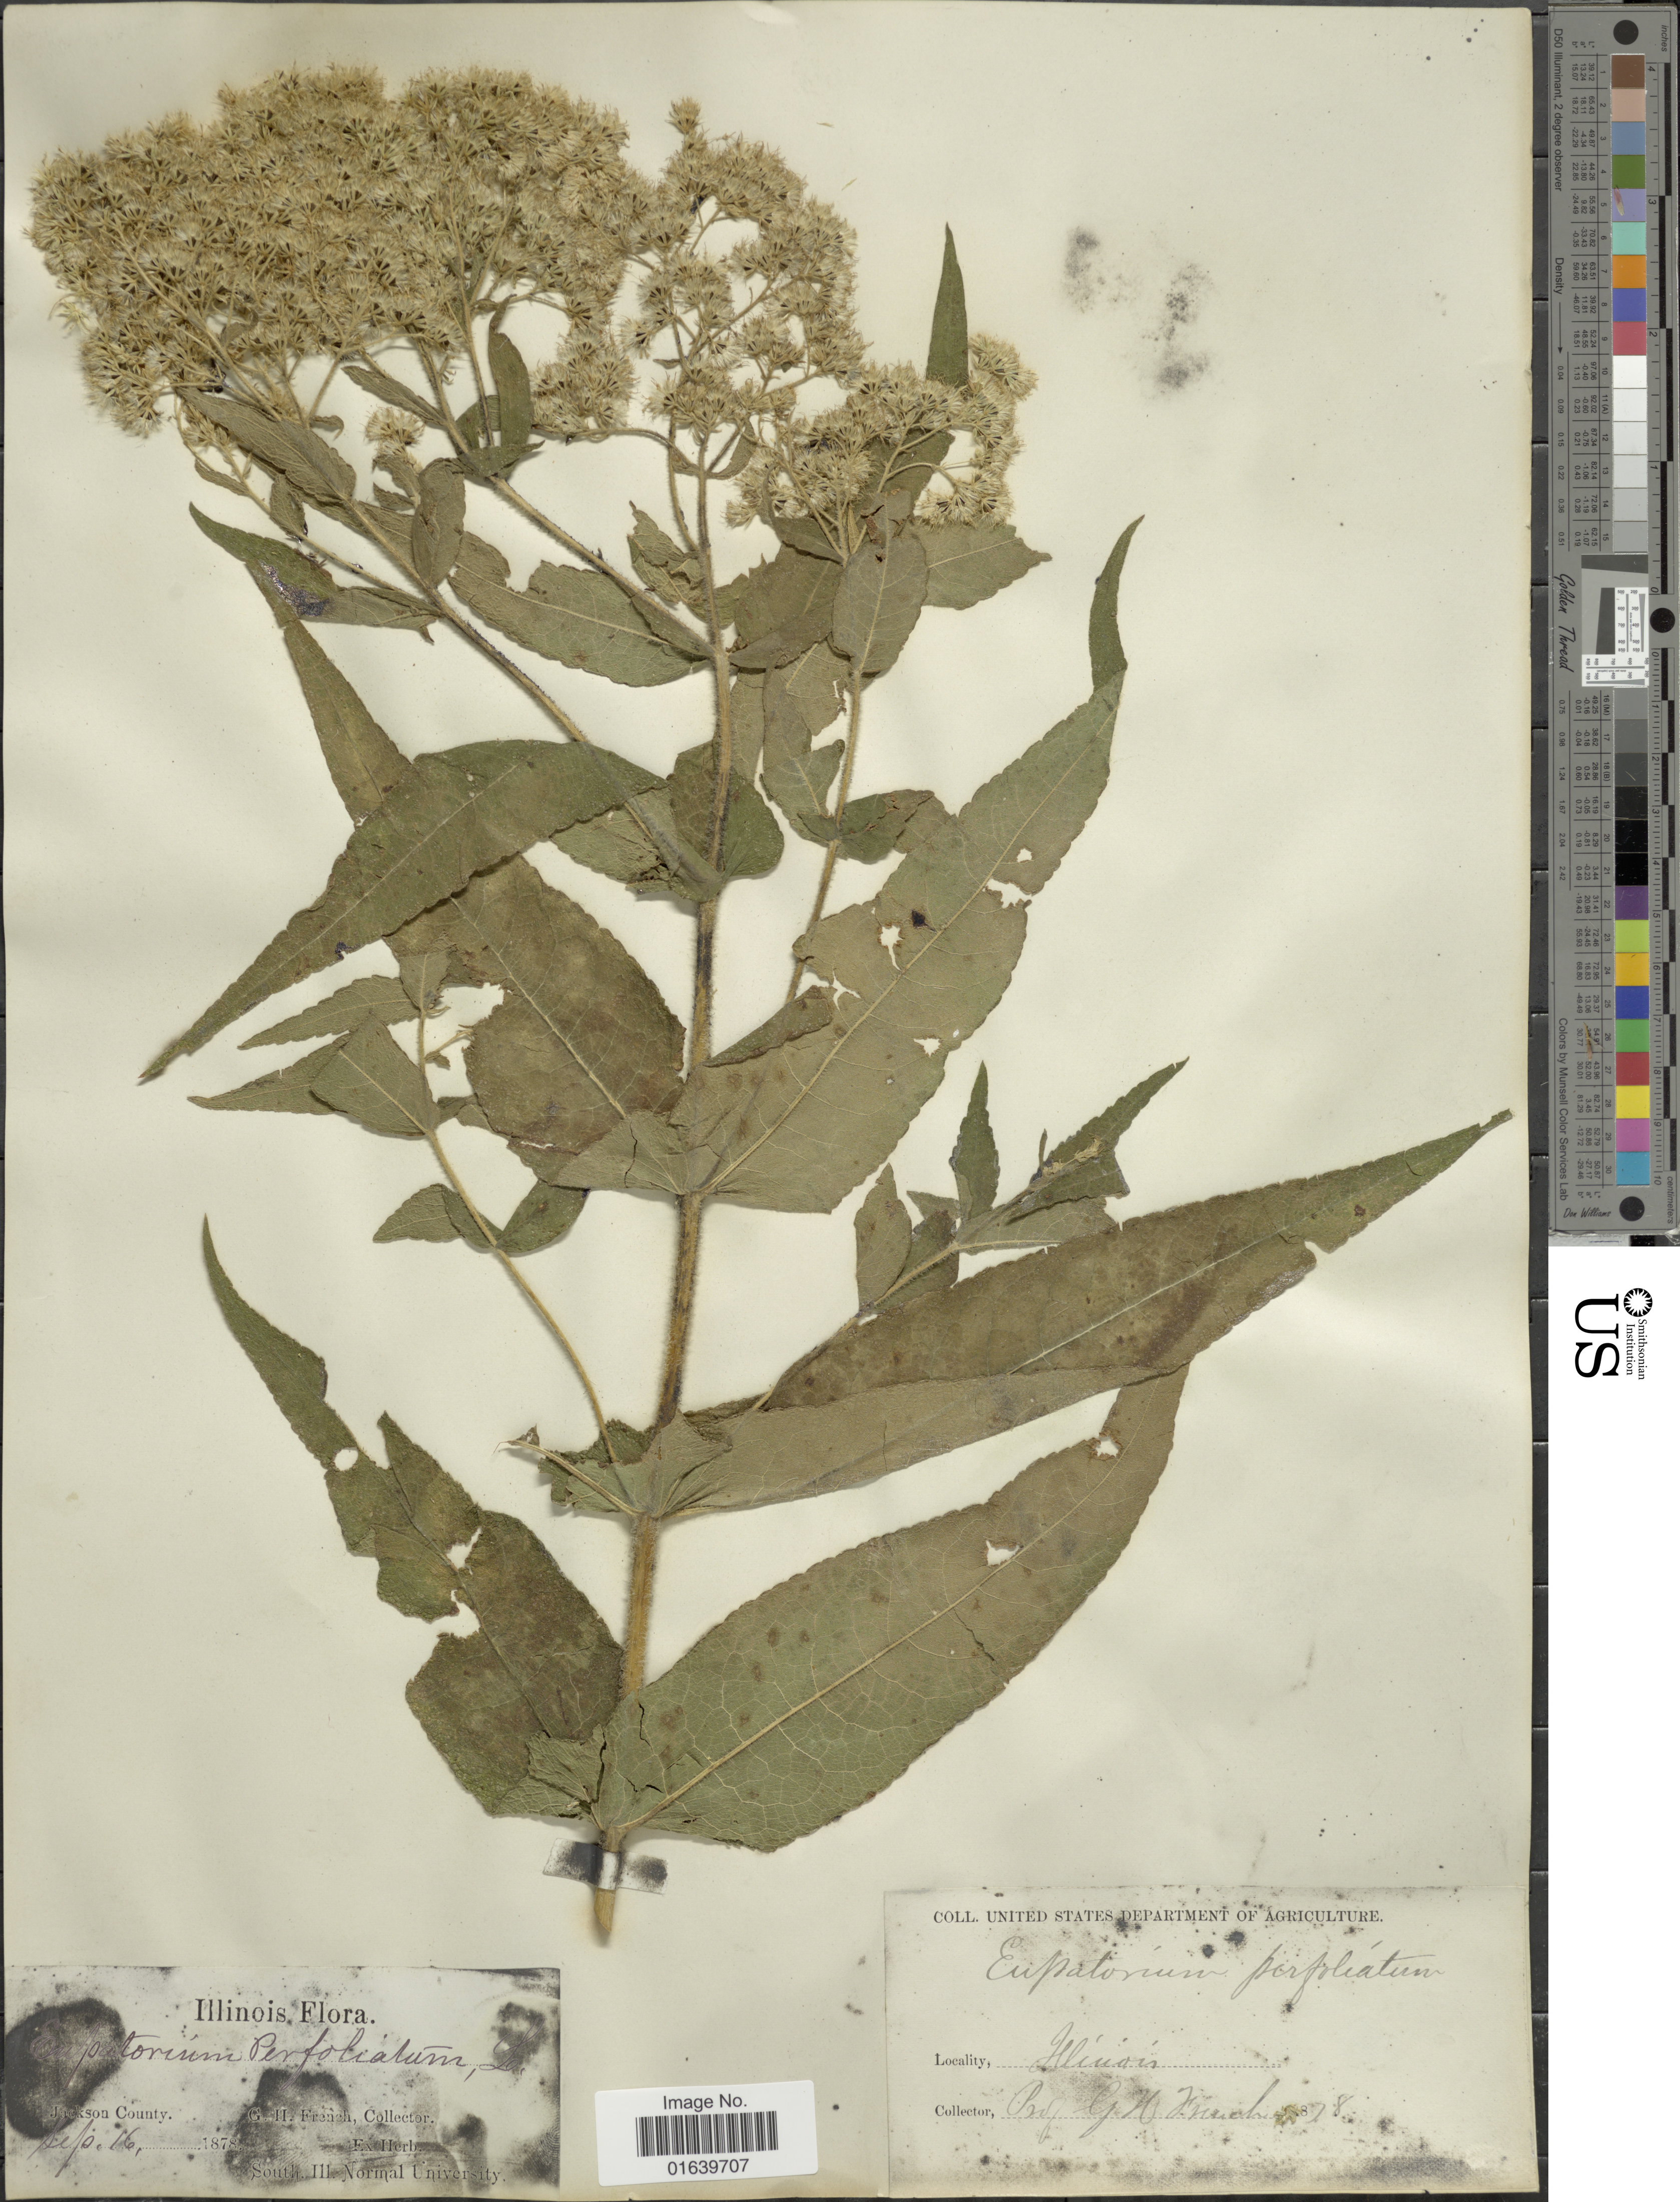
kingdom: Plantae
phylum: Tracheophyta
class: Magnoliopsida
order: Asterales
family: Asteraceae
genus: Eupatorium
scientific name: Eupatorium perfoliatum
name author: L.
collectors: G. H. French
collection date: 1878-09-16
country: United States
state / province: Illinois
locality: Jackson County